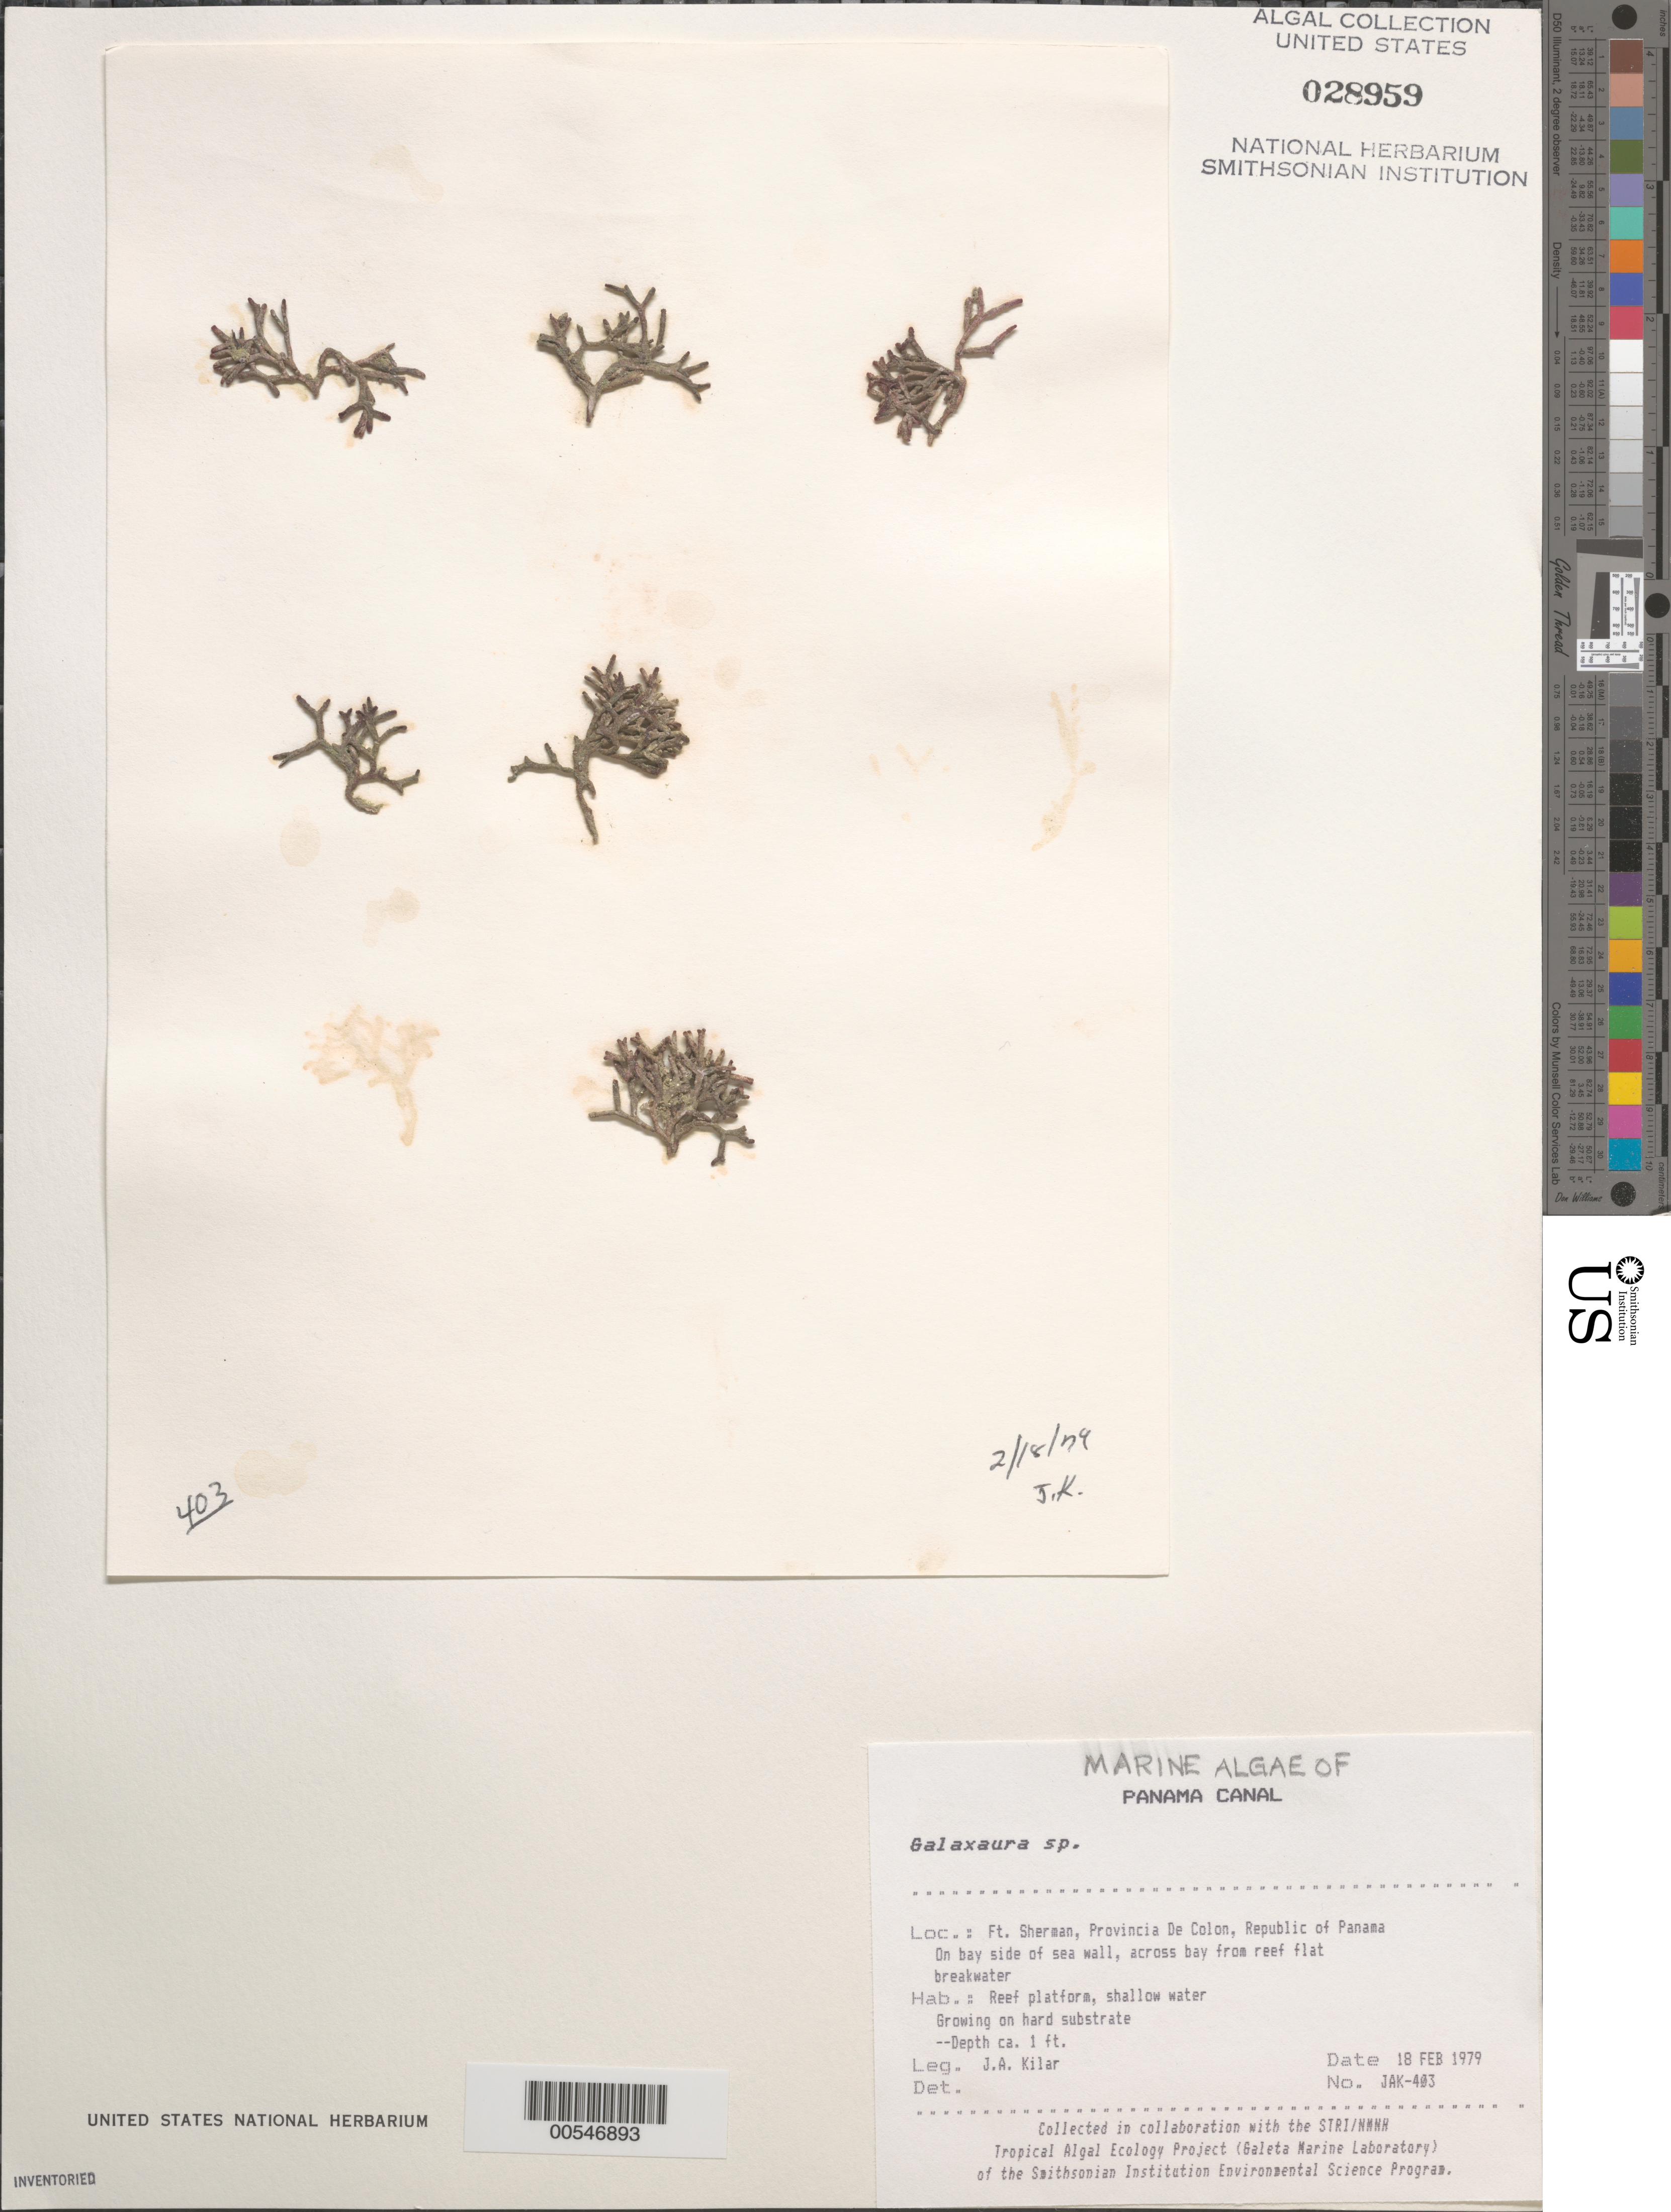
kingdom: Plantae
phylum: Rhodophyta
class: Florideophyceae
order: Nemaliales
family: Galaxauraceae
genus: Galaxaura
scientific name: Galaxaura sp.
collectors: J. A. Kilar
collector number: JAK-403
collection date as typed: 18 Feb 1979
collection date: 1979-02-18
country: Panama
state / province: Colón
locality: Fort Sherman, Panama Canal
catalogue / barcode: US 28959